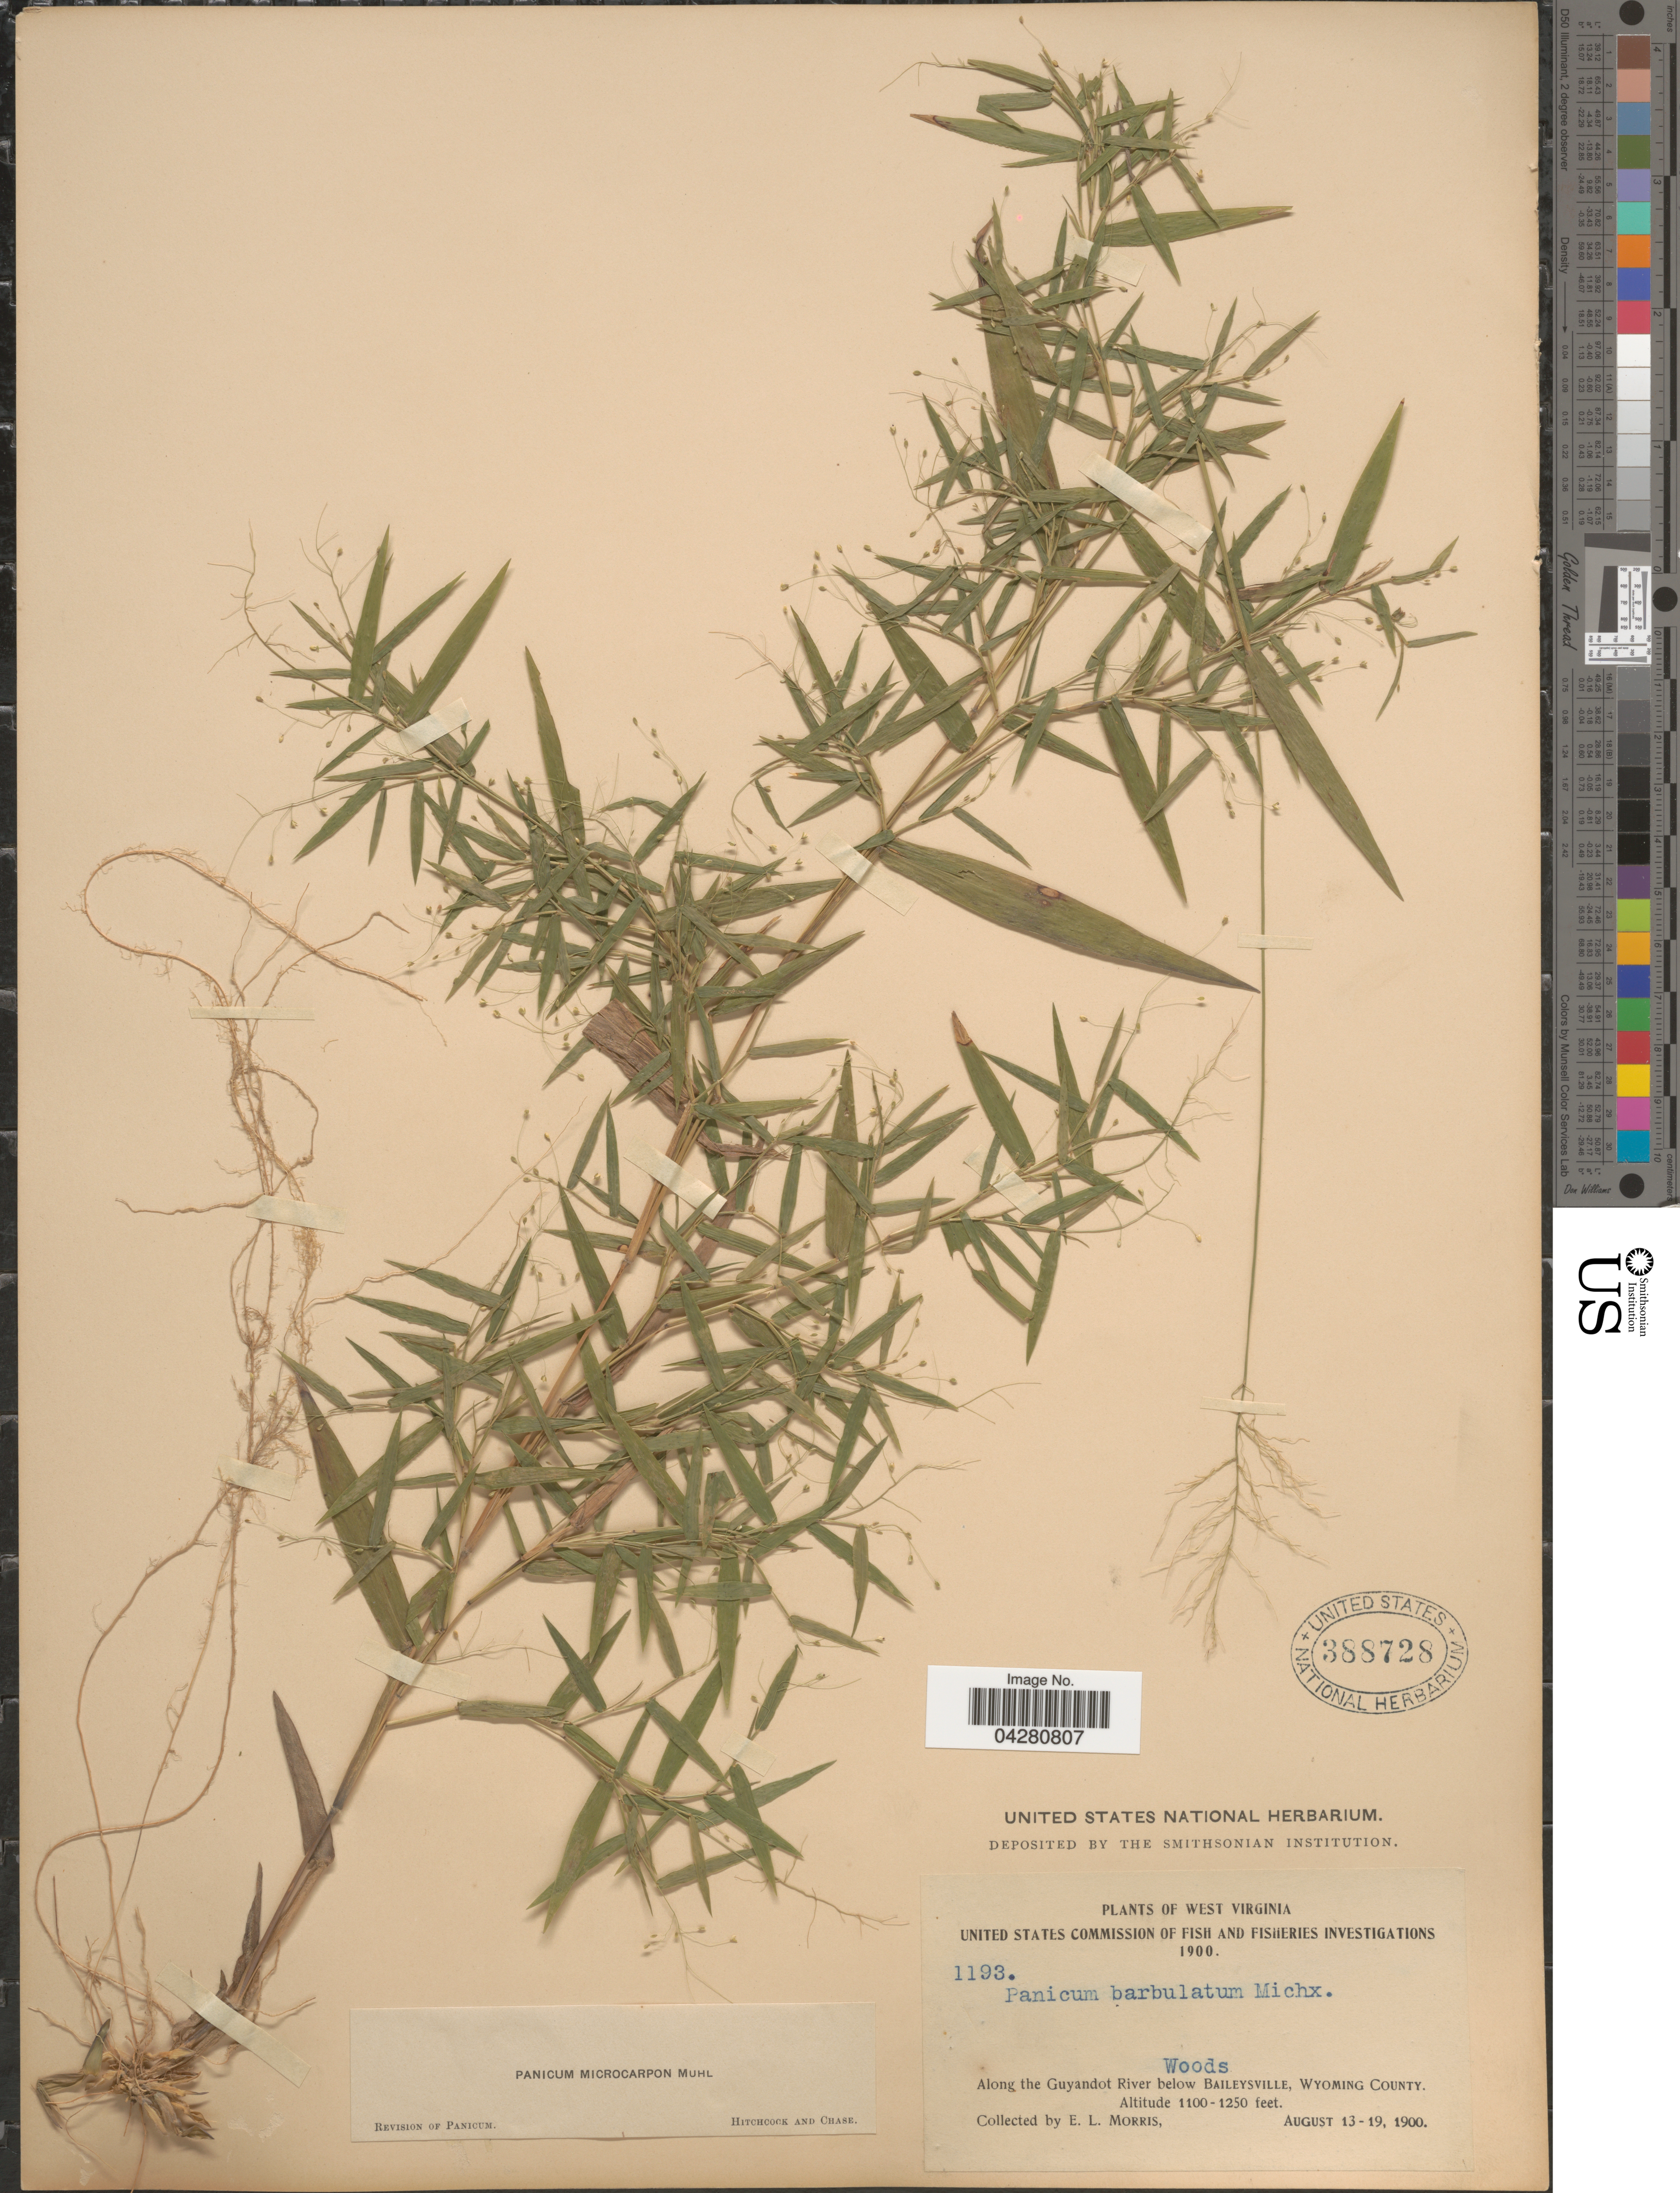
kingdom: Plantae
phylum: Tracheophyta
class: Liliopsida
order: Poales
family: Poaceae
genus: Dichanthelium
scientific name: Dichanthelium dichotomum var. dichotomum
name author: (L.) Gould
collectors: E. Morris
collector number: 1193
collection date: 1900-08-13/1900-08-19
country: United States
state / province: West Virginia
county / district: Wyoming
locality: United States Commission of Fish and Fisheries Investigations 1900. Woods. Along the Guyandot River below Baileysville, Wyoming County.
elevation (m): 335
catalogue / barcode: US 388728